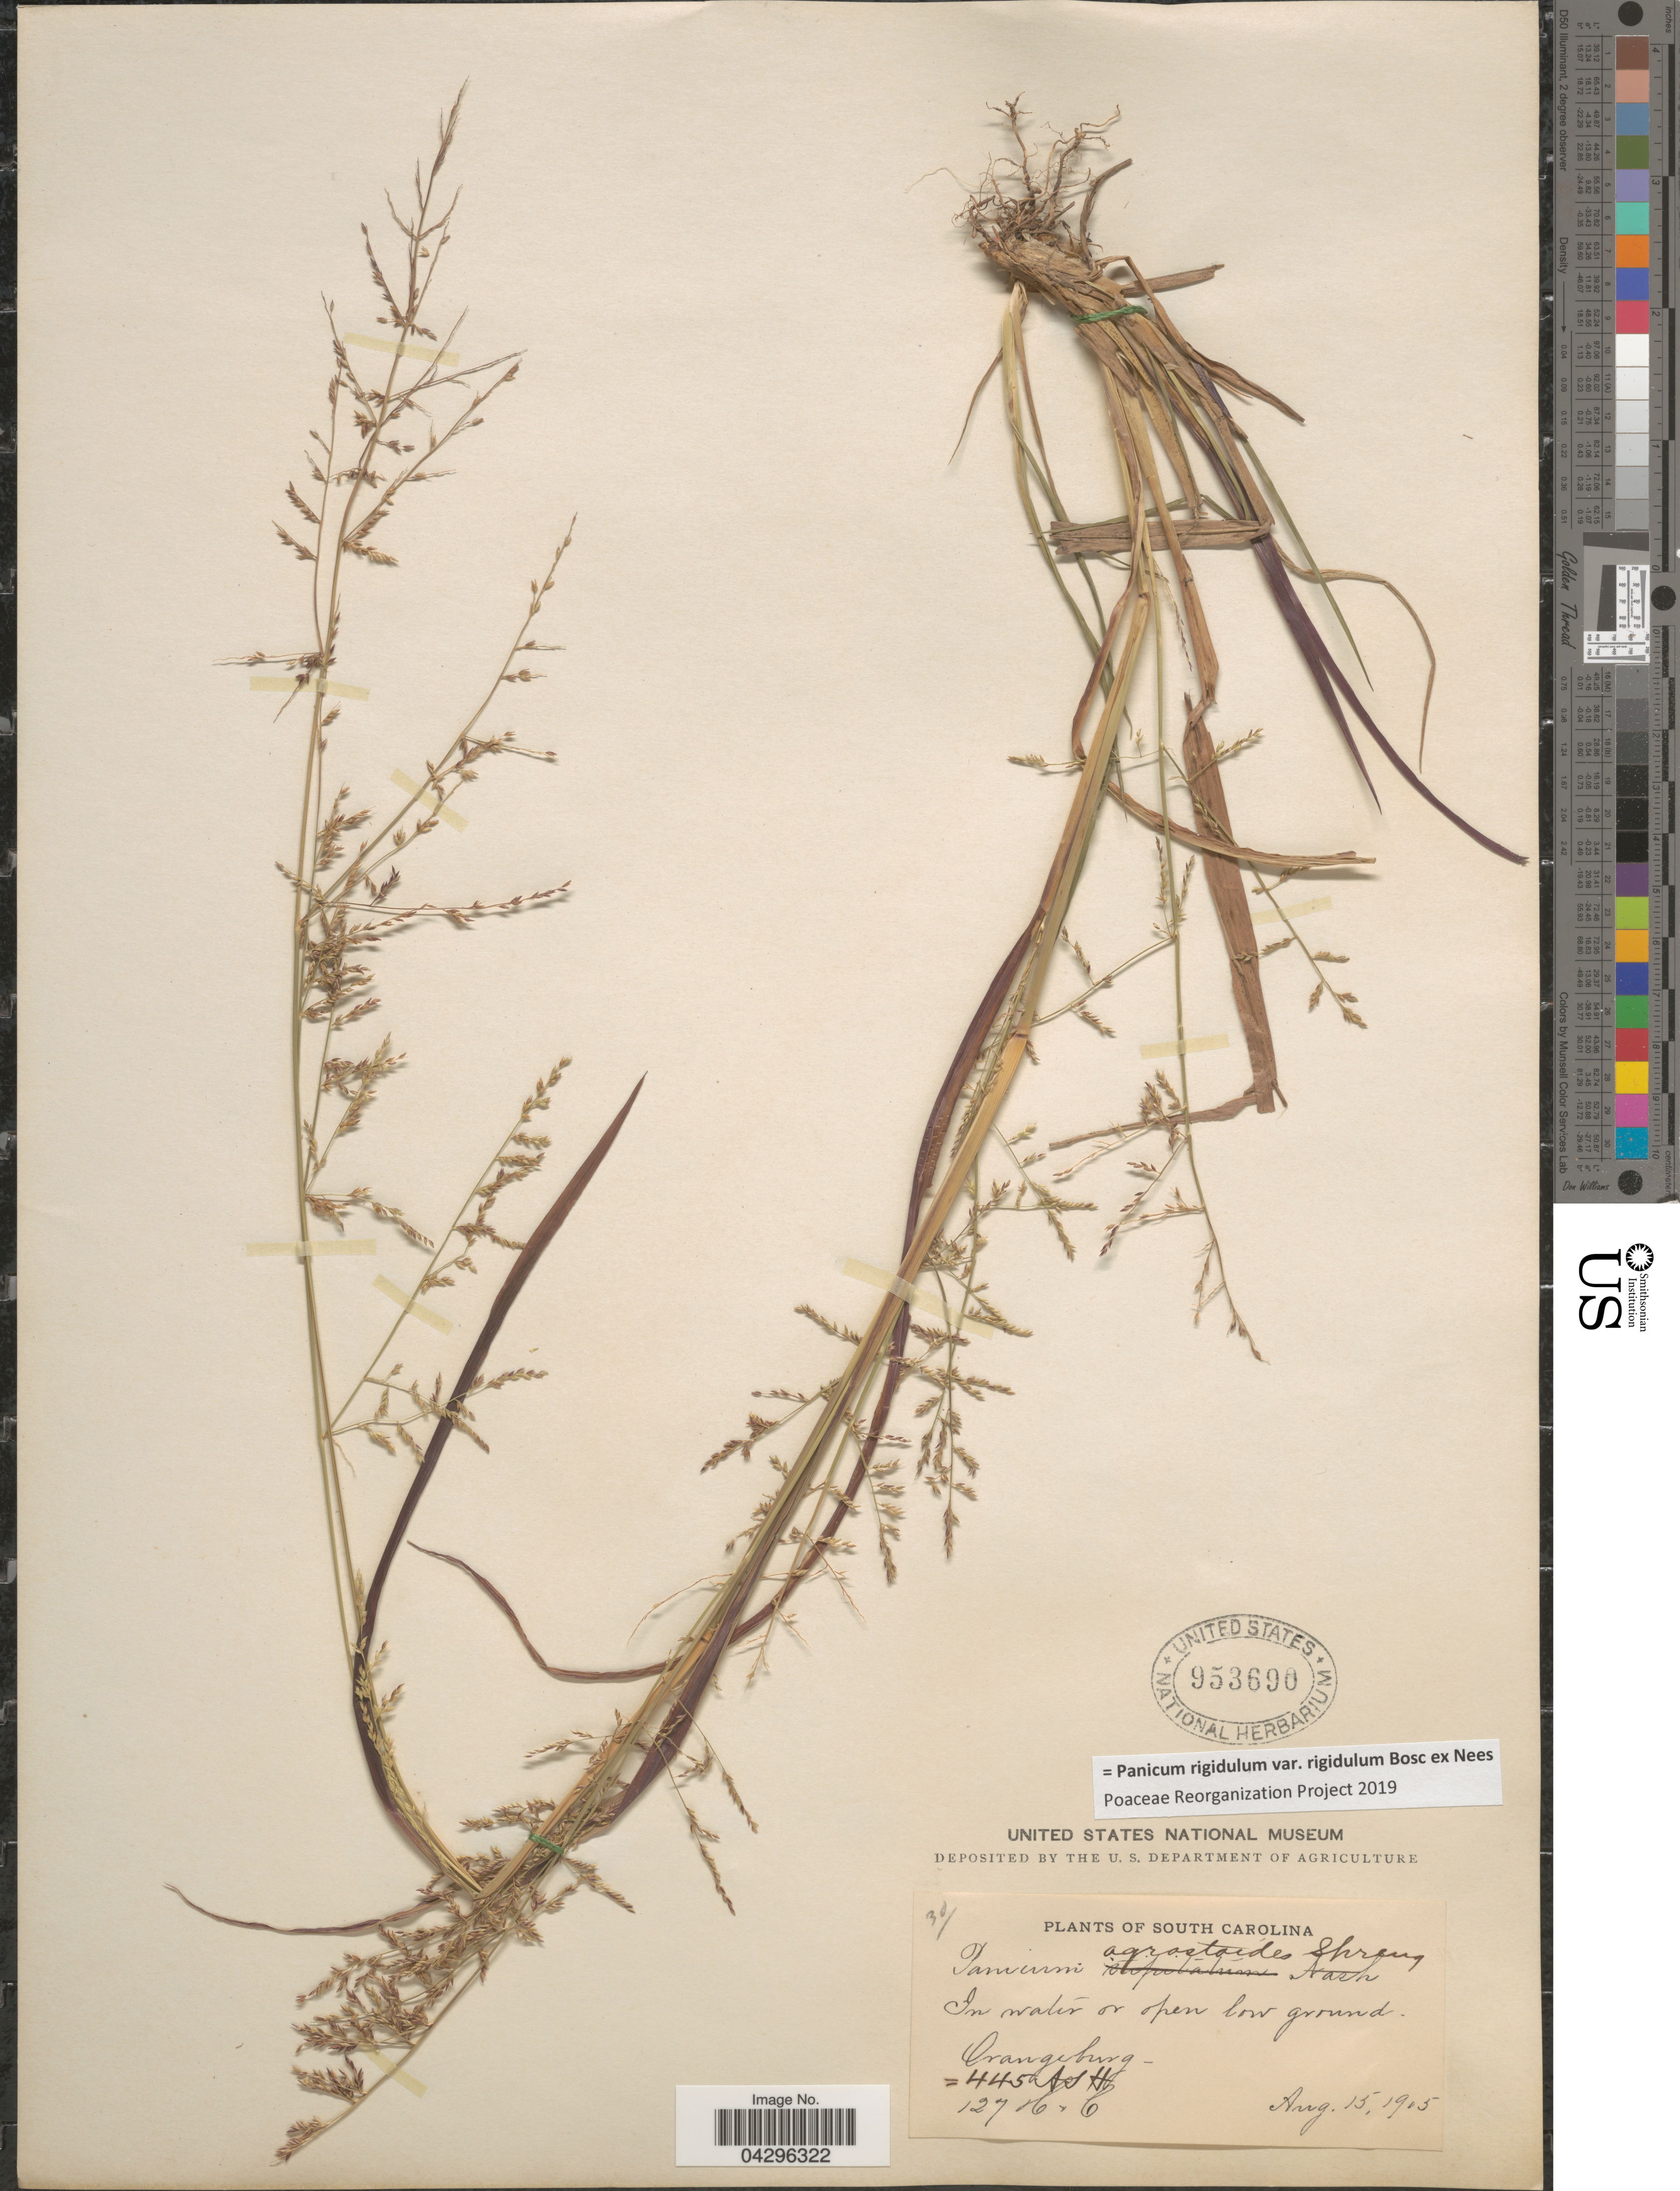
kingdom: Plantae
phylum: Tracheophyta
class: Liliopsida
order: Poales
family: Poaceae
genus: Panicum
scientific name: Panicum rigidulum var. rigidulum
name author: Bosc ex Nees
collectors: A. H. & H. C.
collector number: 30/445/127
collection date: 1905-08-15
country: United States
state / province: South Carolina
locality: Orangeburg.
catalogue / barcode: US 953690